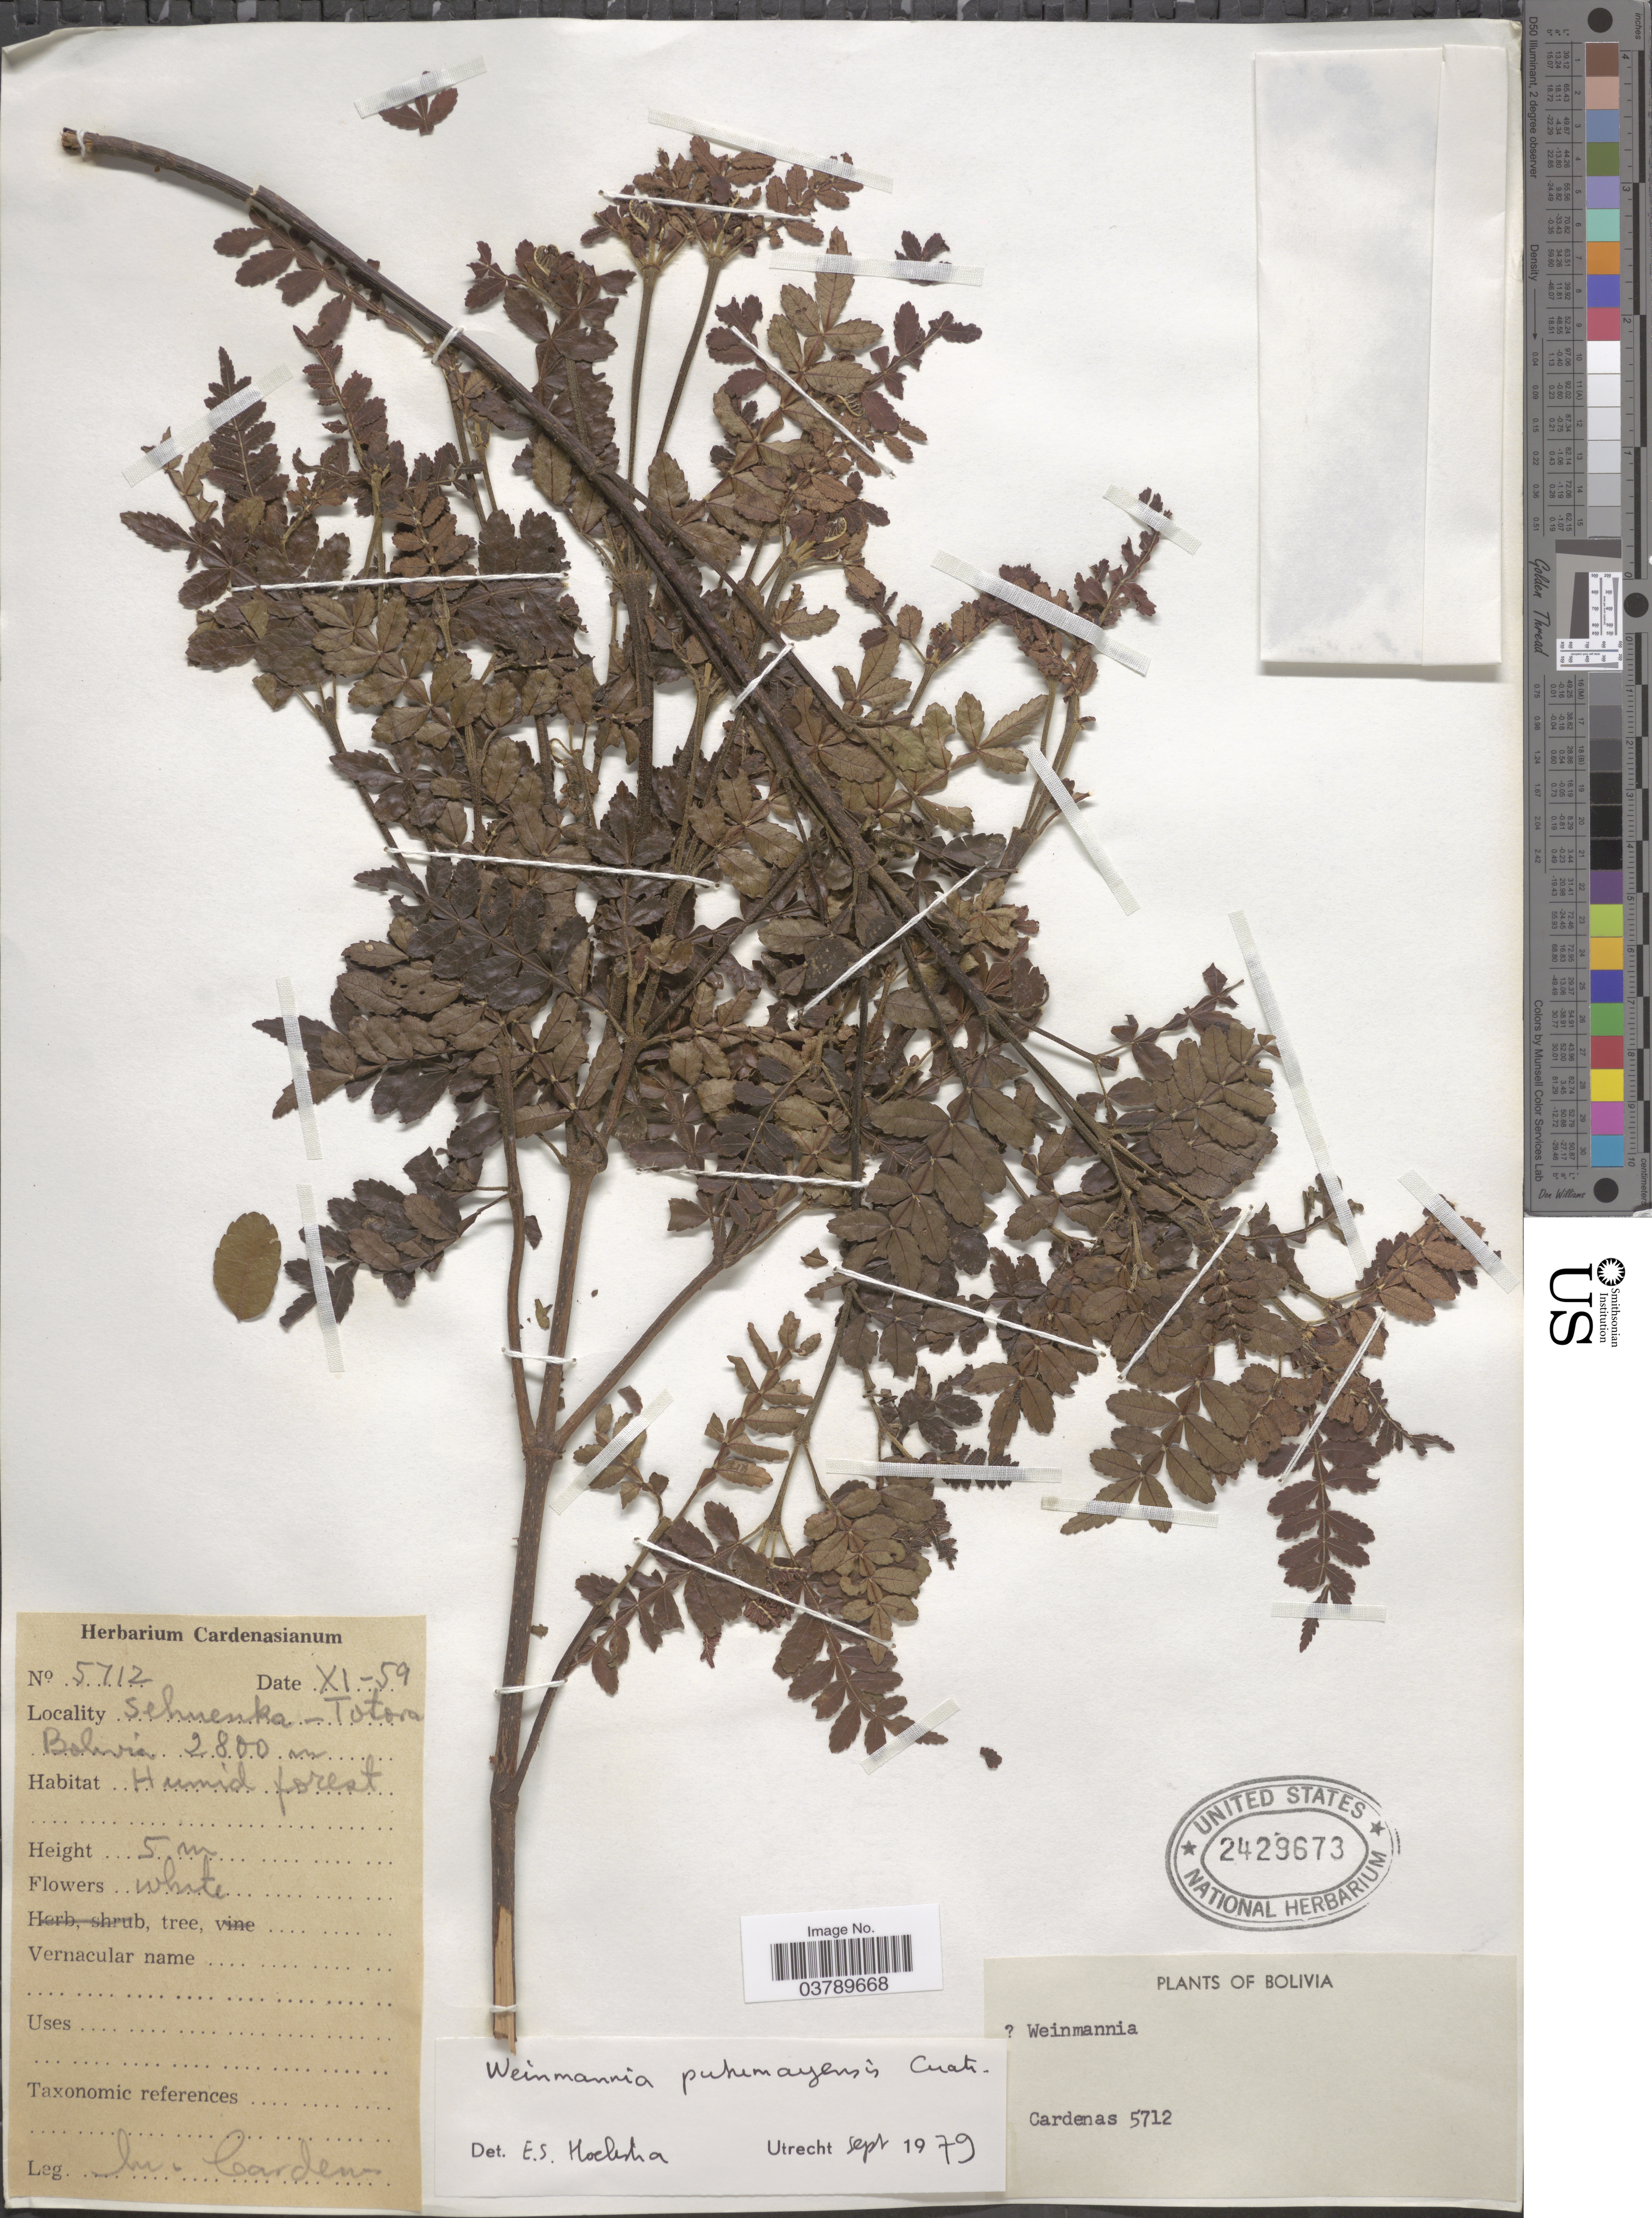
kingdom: Plantae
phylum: Tracheophyta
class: Magnoliopsida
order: Oxalidales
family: Cunoniaceae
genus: Weinmannia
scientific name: Weinmannia putumayensis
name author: Cuatrec.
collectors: M. Cárdenas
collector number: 5712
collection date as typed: Transcribed d/m/y: /11/59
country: Bolivia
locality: Sehuenka-Totora.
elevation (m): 2800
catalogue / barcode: US 2429673